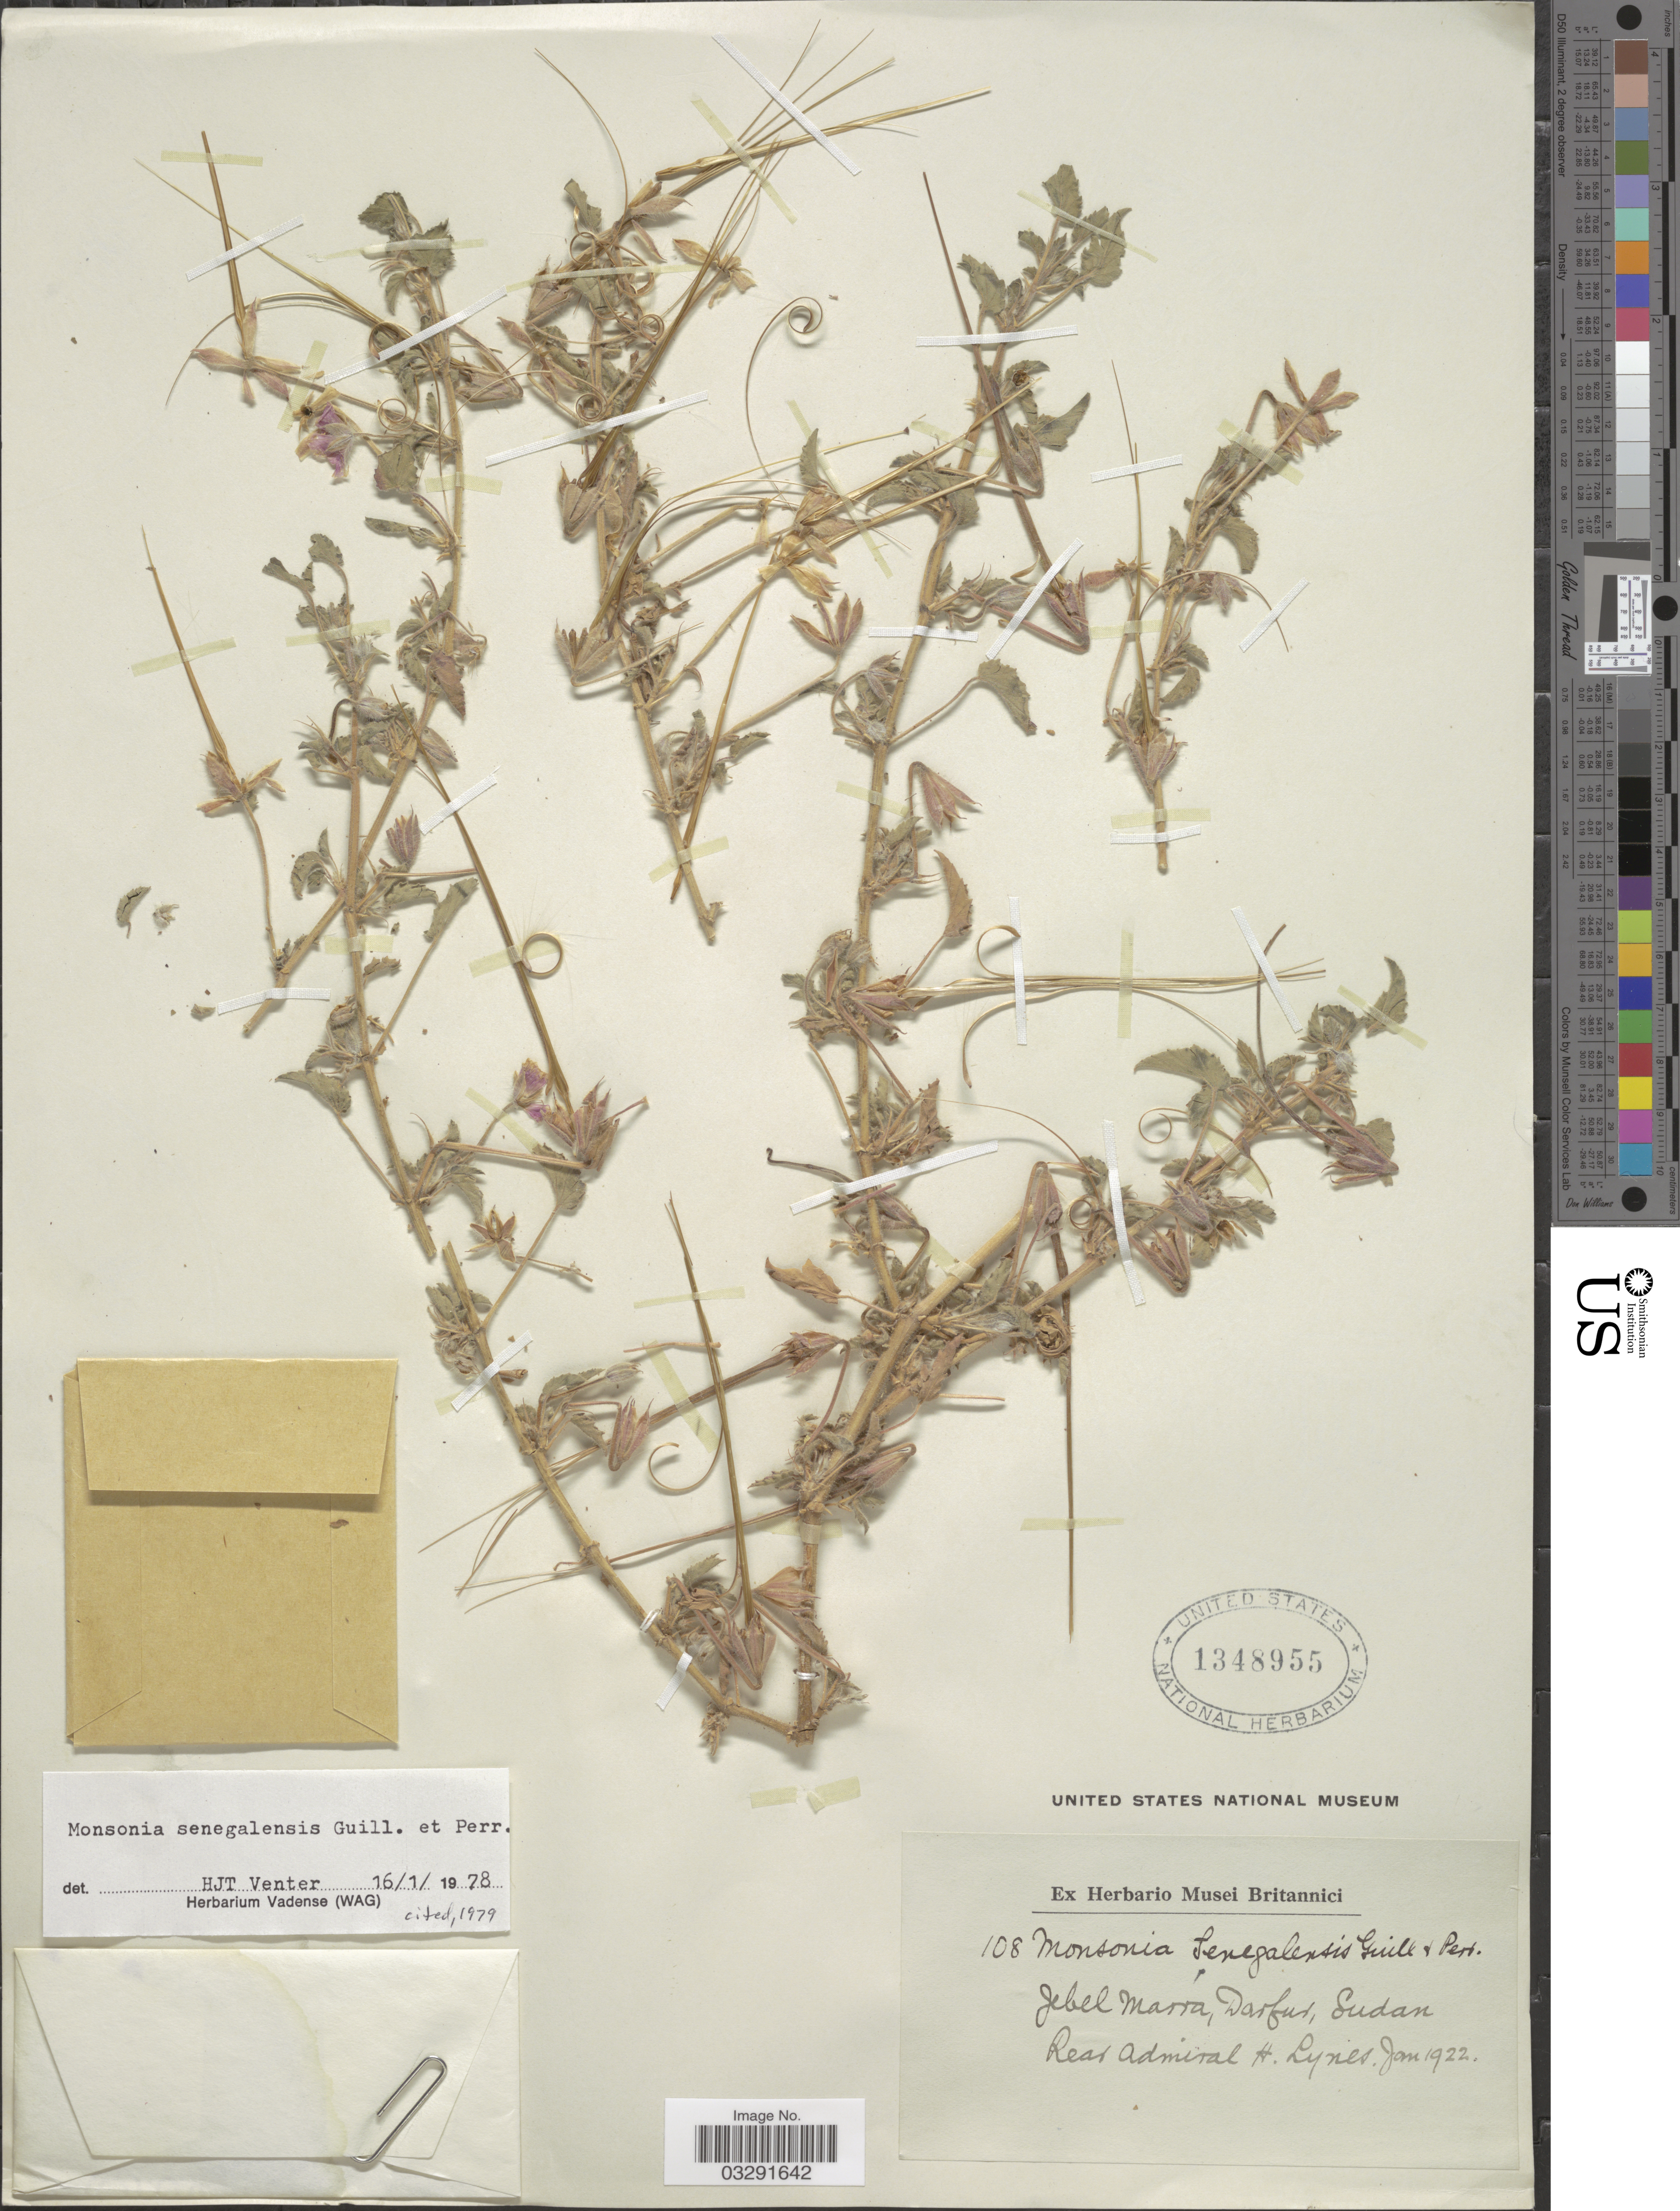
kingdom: Plantae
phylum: Tracheophyta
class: Magnoliopsida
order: Geraniales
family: Geraniaceae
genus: Monsonia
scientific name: Monsonia senegalensis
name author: Guill. & Perr.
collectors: H. Lynes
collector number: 108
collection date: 1922-01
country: Sudan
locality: Jebel Marra, Darfur.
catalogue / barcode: US 1348955